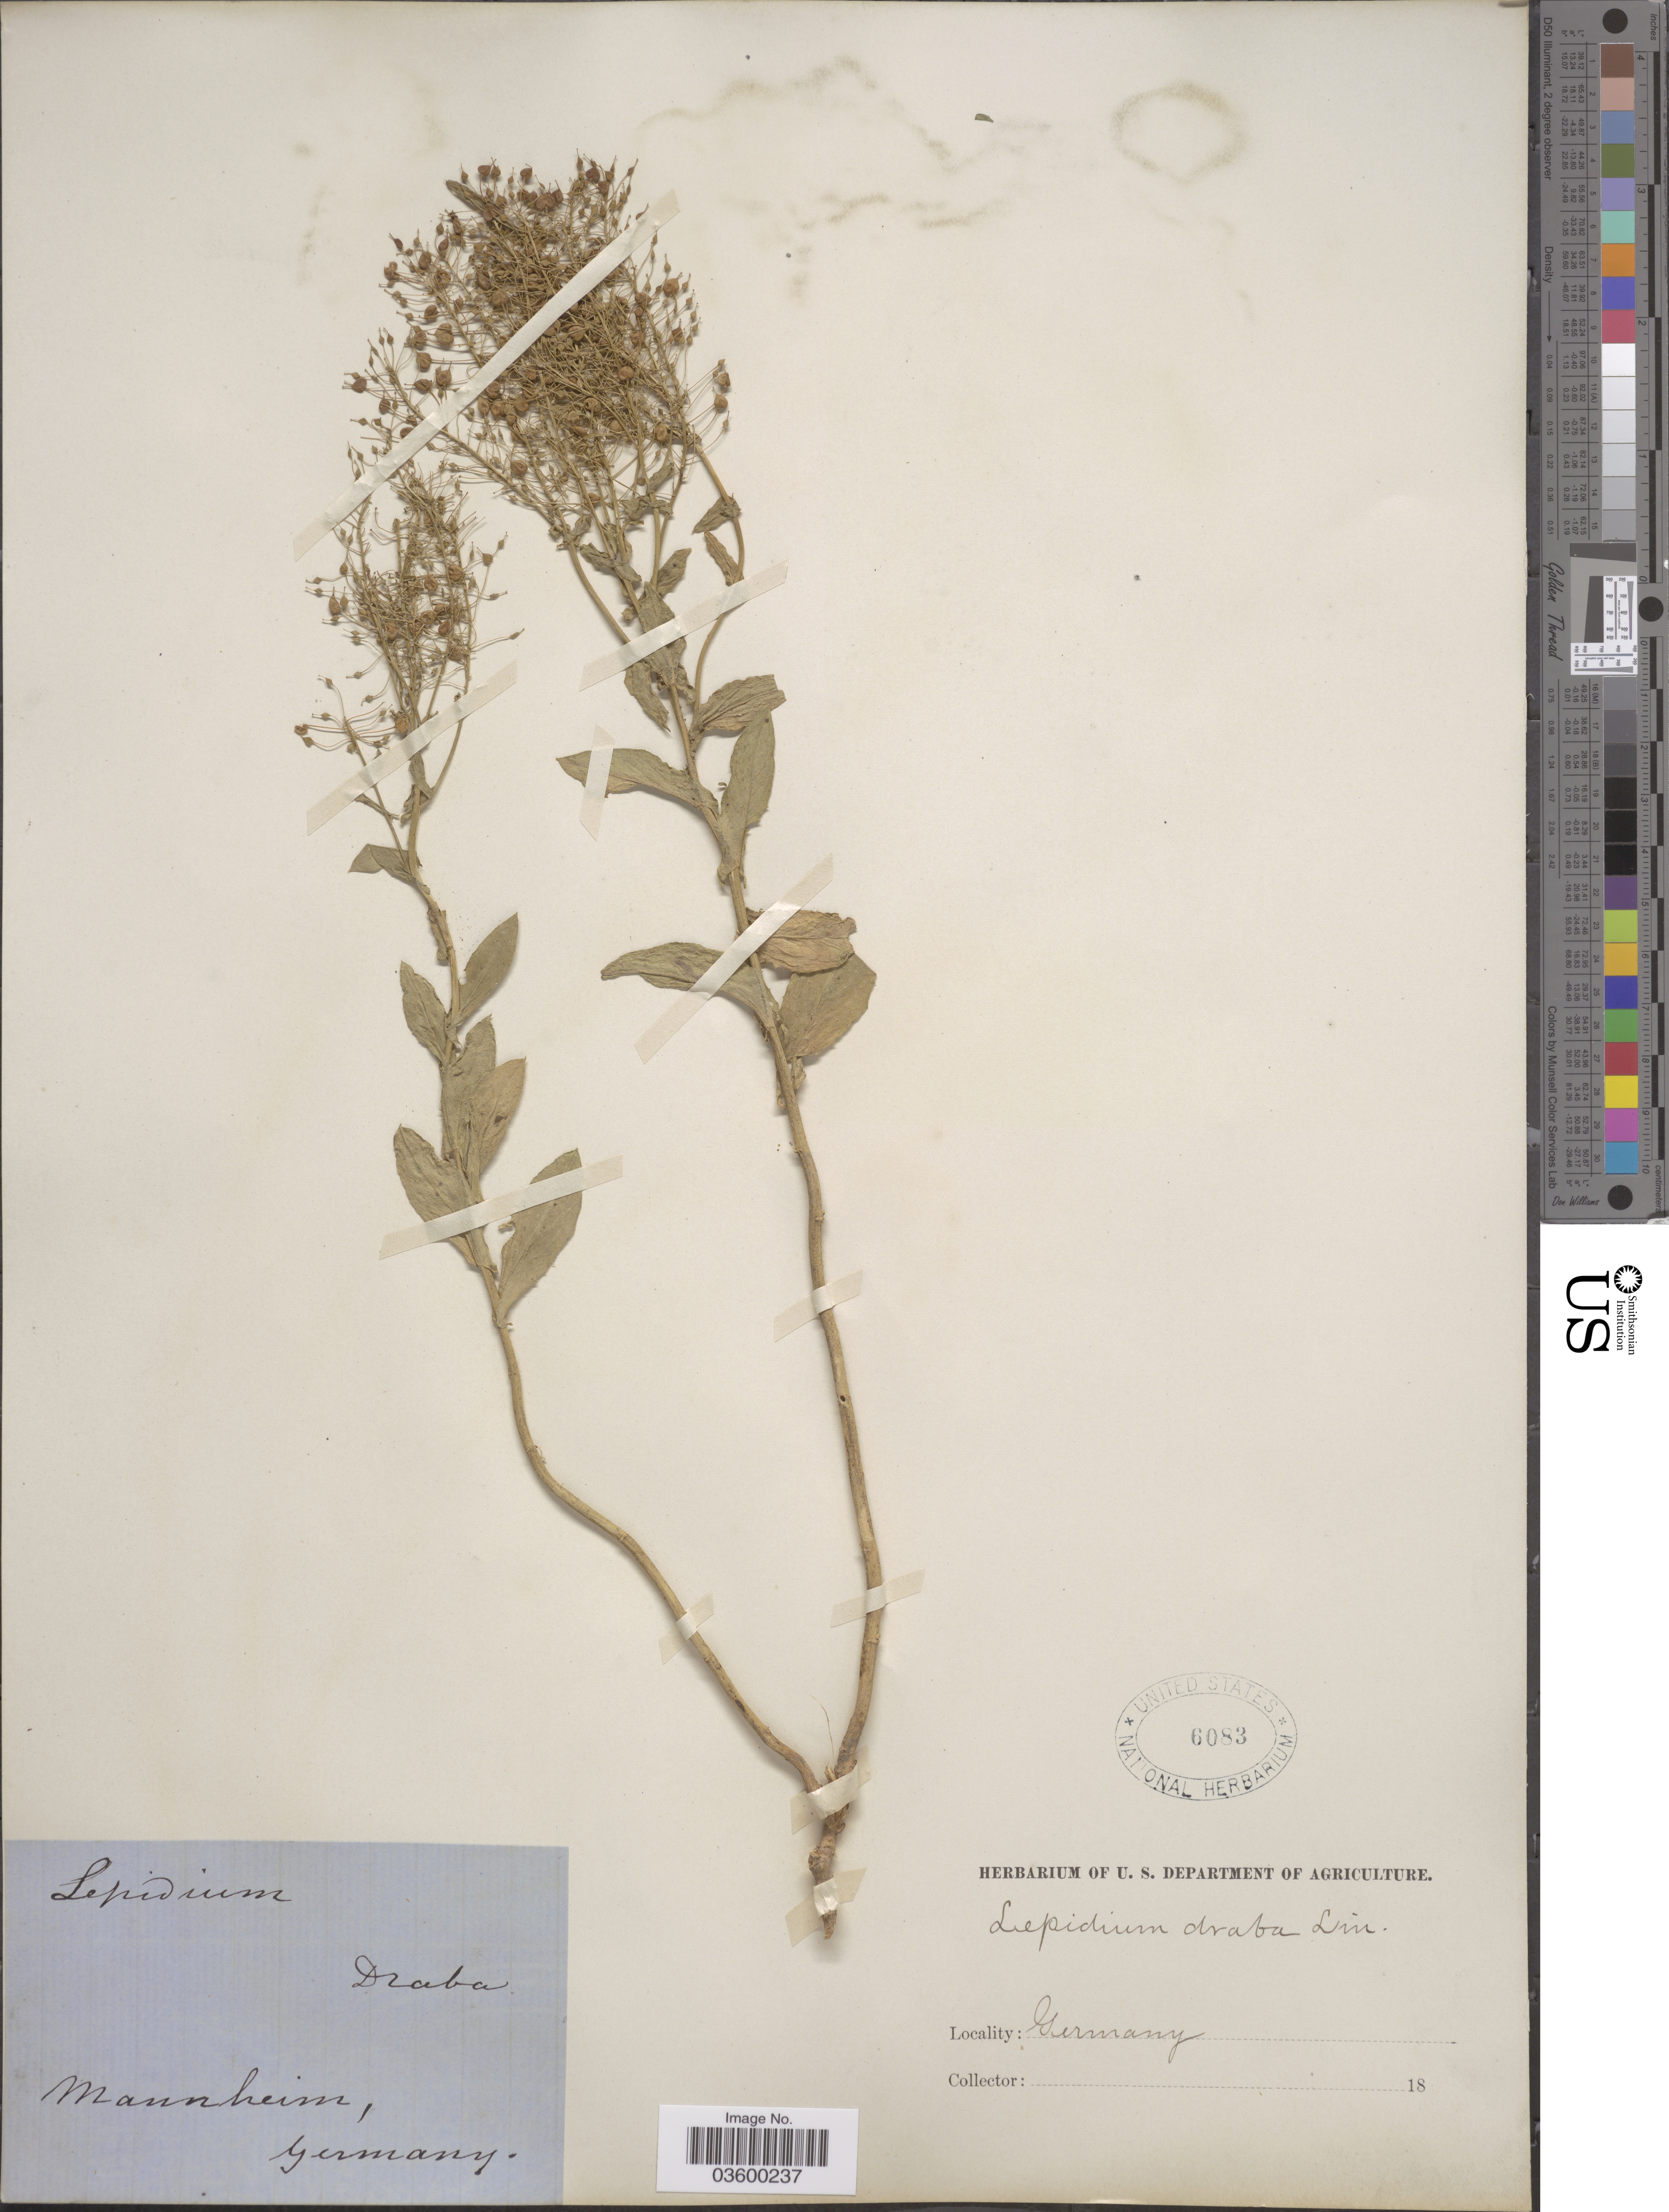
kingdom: Plantae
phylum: Tracheophyta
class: Magnoliopsida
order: Brassicales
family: Brassicaceae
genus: Lepidium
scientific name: Lepidium draba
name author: L.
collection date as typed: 18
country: Germany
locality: Mannheim.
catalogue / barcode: US 6083